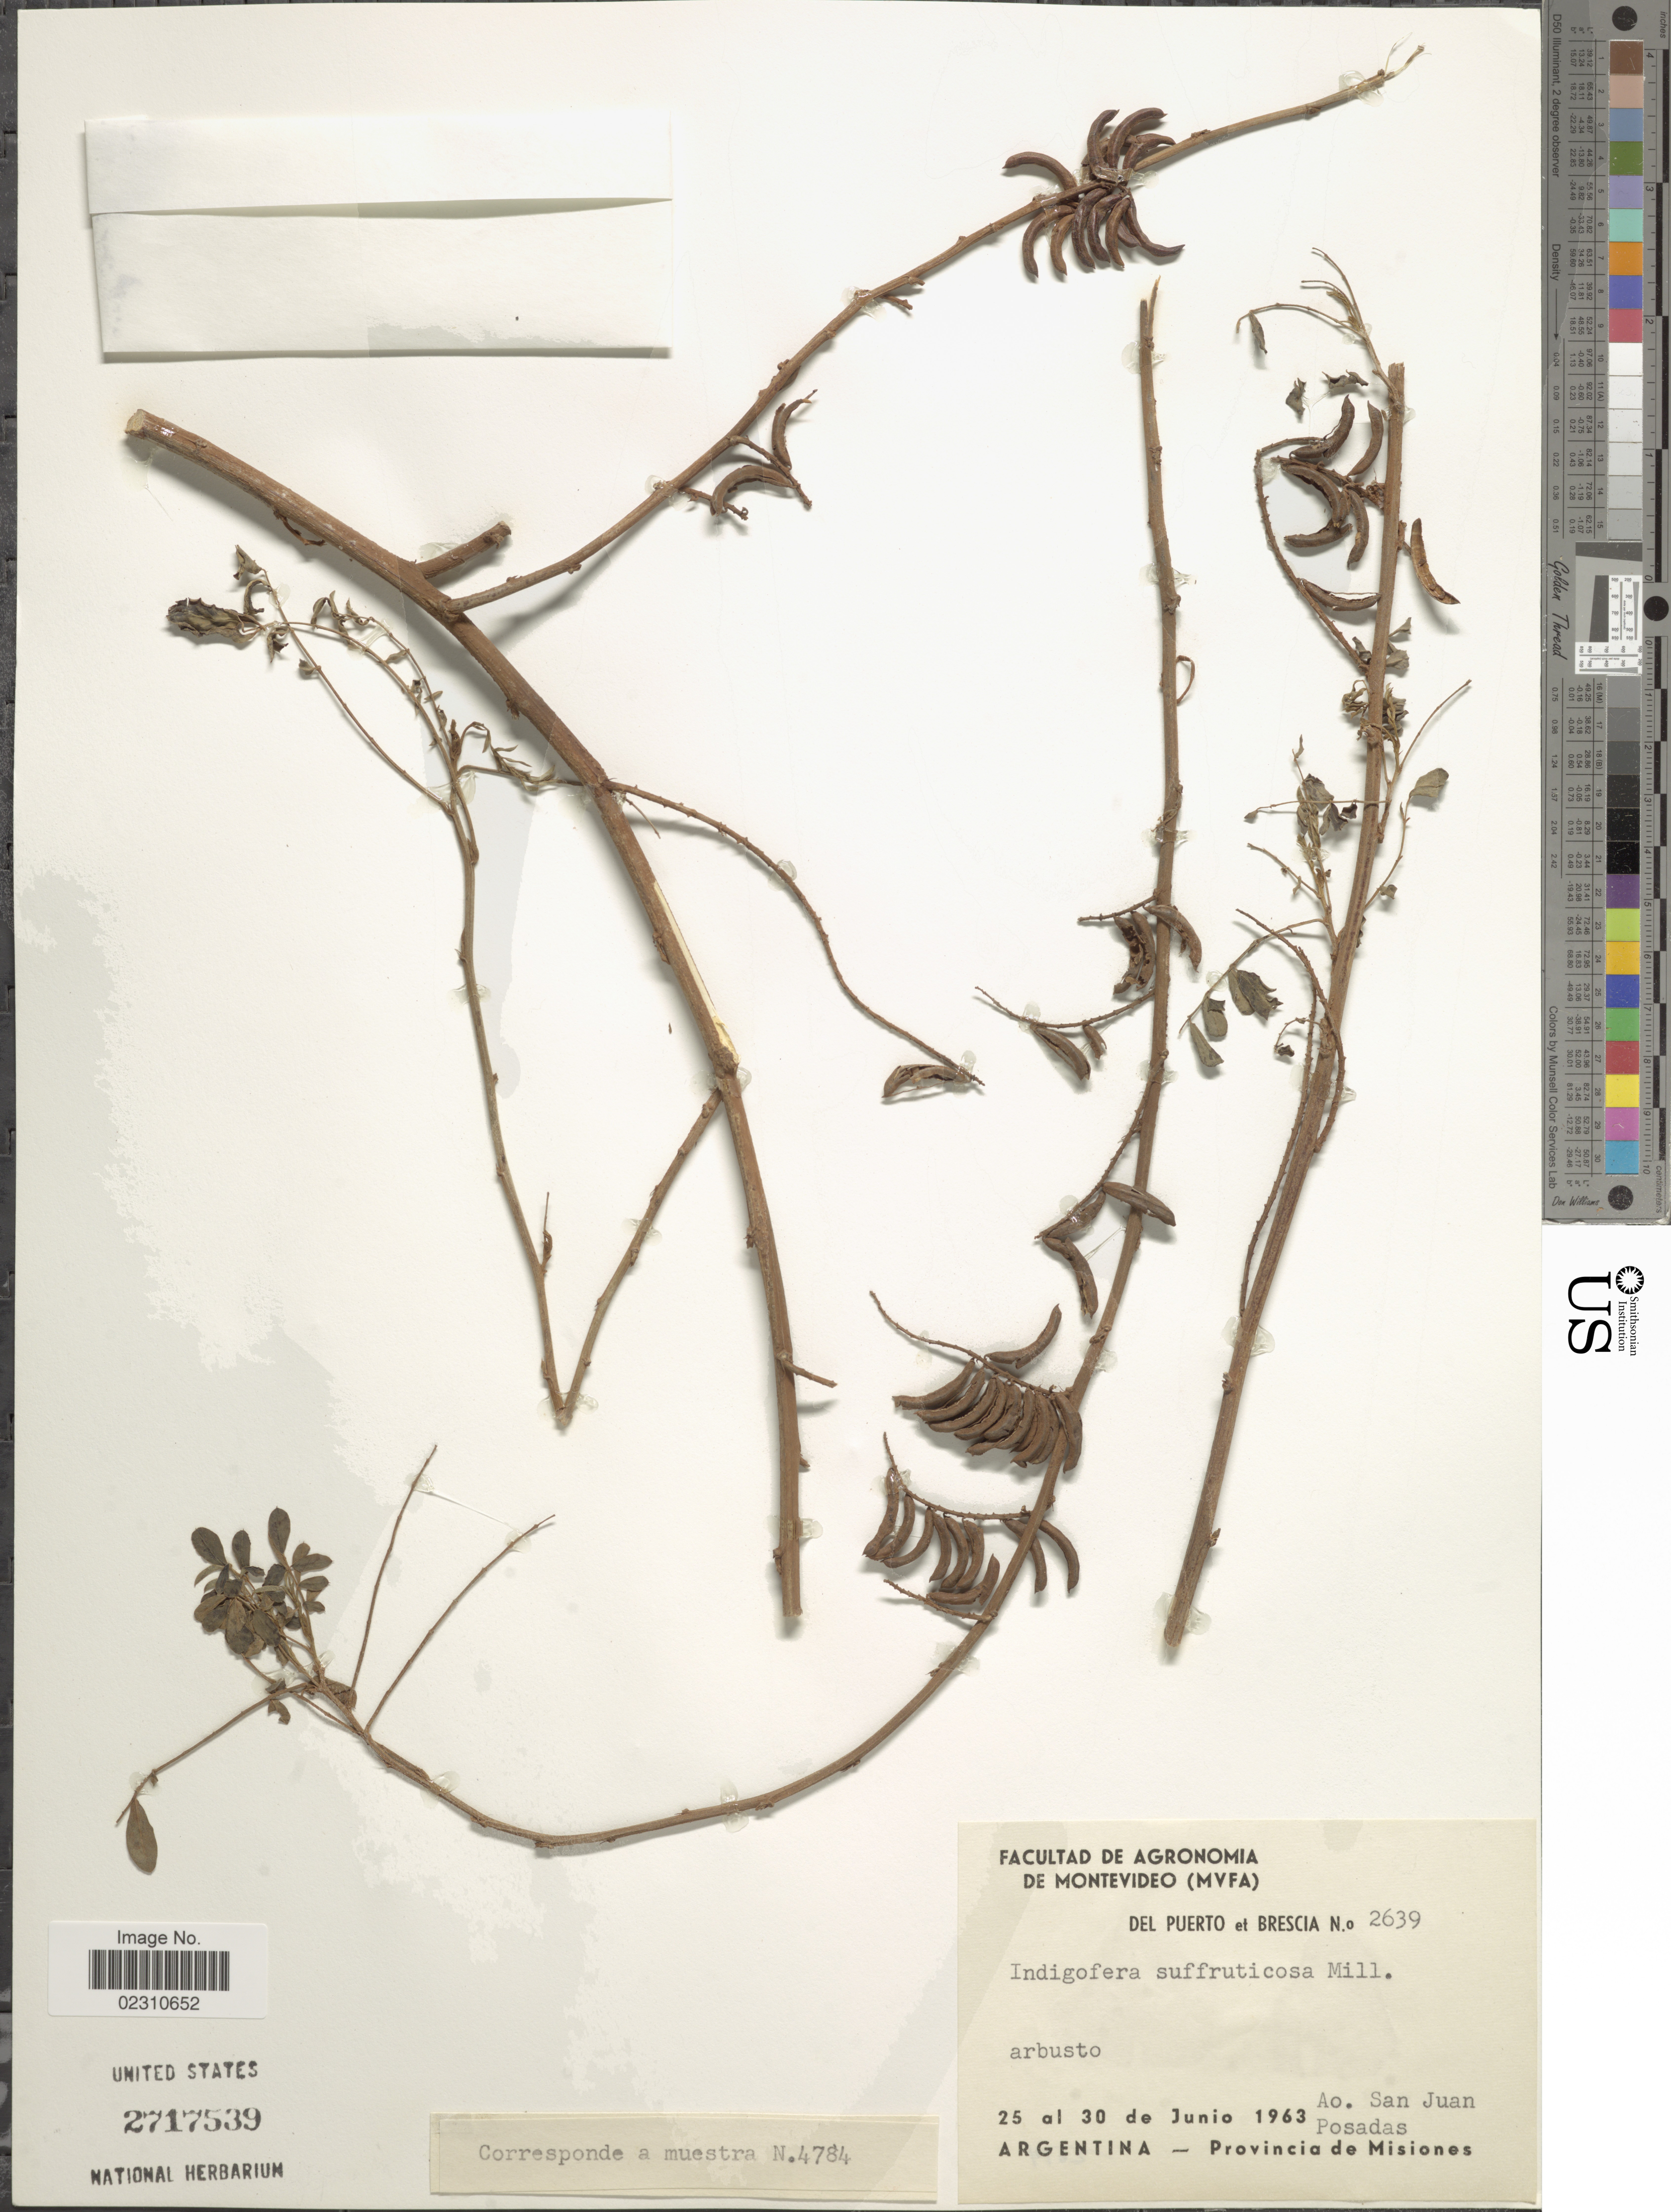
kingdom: Plantae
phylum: Tracheophyta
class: Magnoliopsida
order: Fabales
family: Fabaceae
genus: Indigofera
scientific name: Indigofera suffruticosa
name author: Mill.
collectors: Del Puerto & -. Brescia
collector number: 2639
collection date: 1963-06-25/1963-06-30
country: Argentina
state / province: San Juan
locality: Ao. San Juan, Posadas, argentina - Provincia de Misiones.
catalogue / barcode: US 2717539